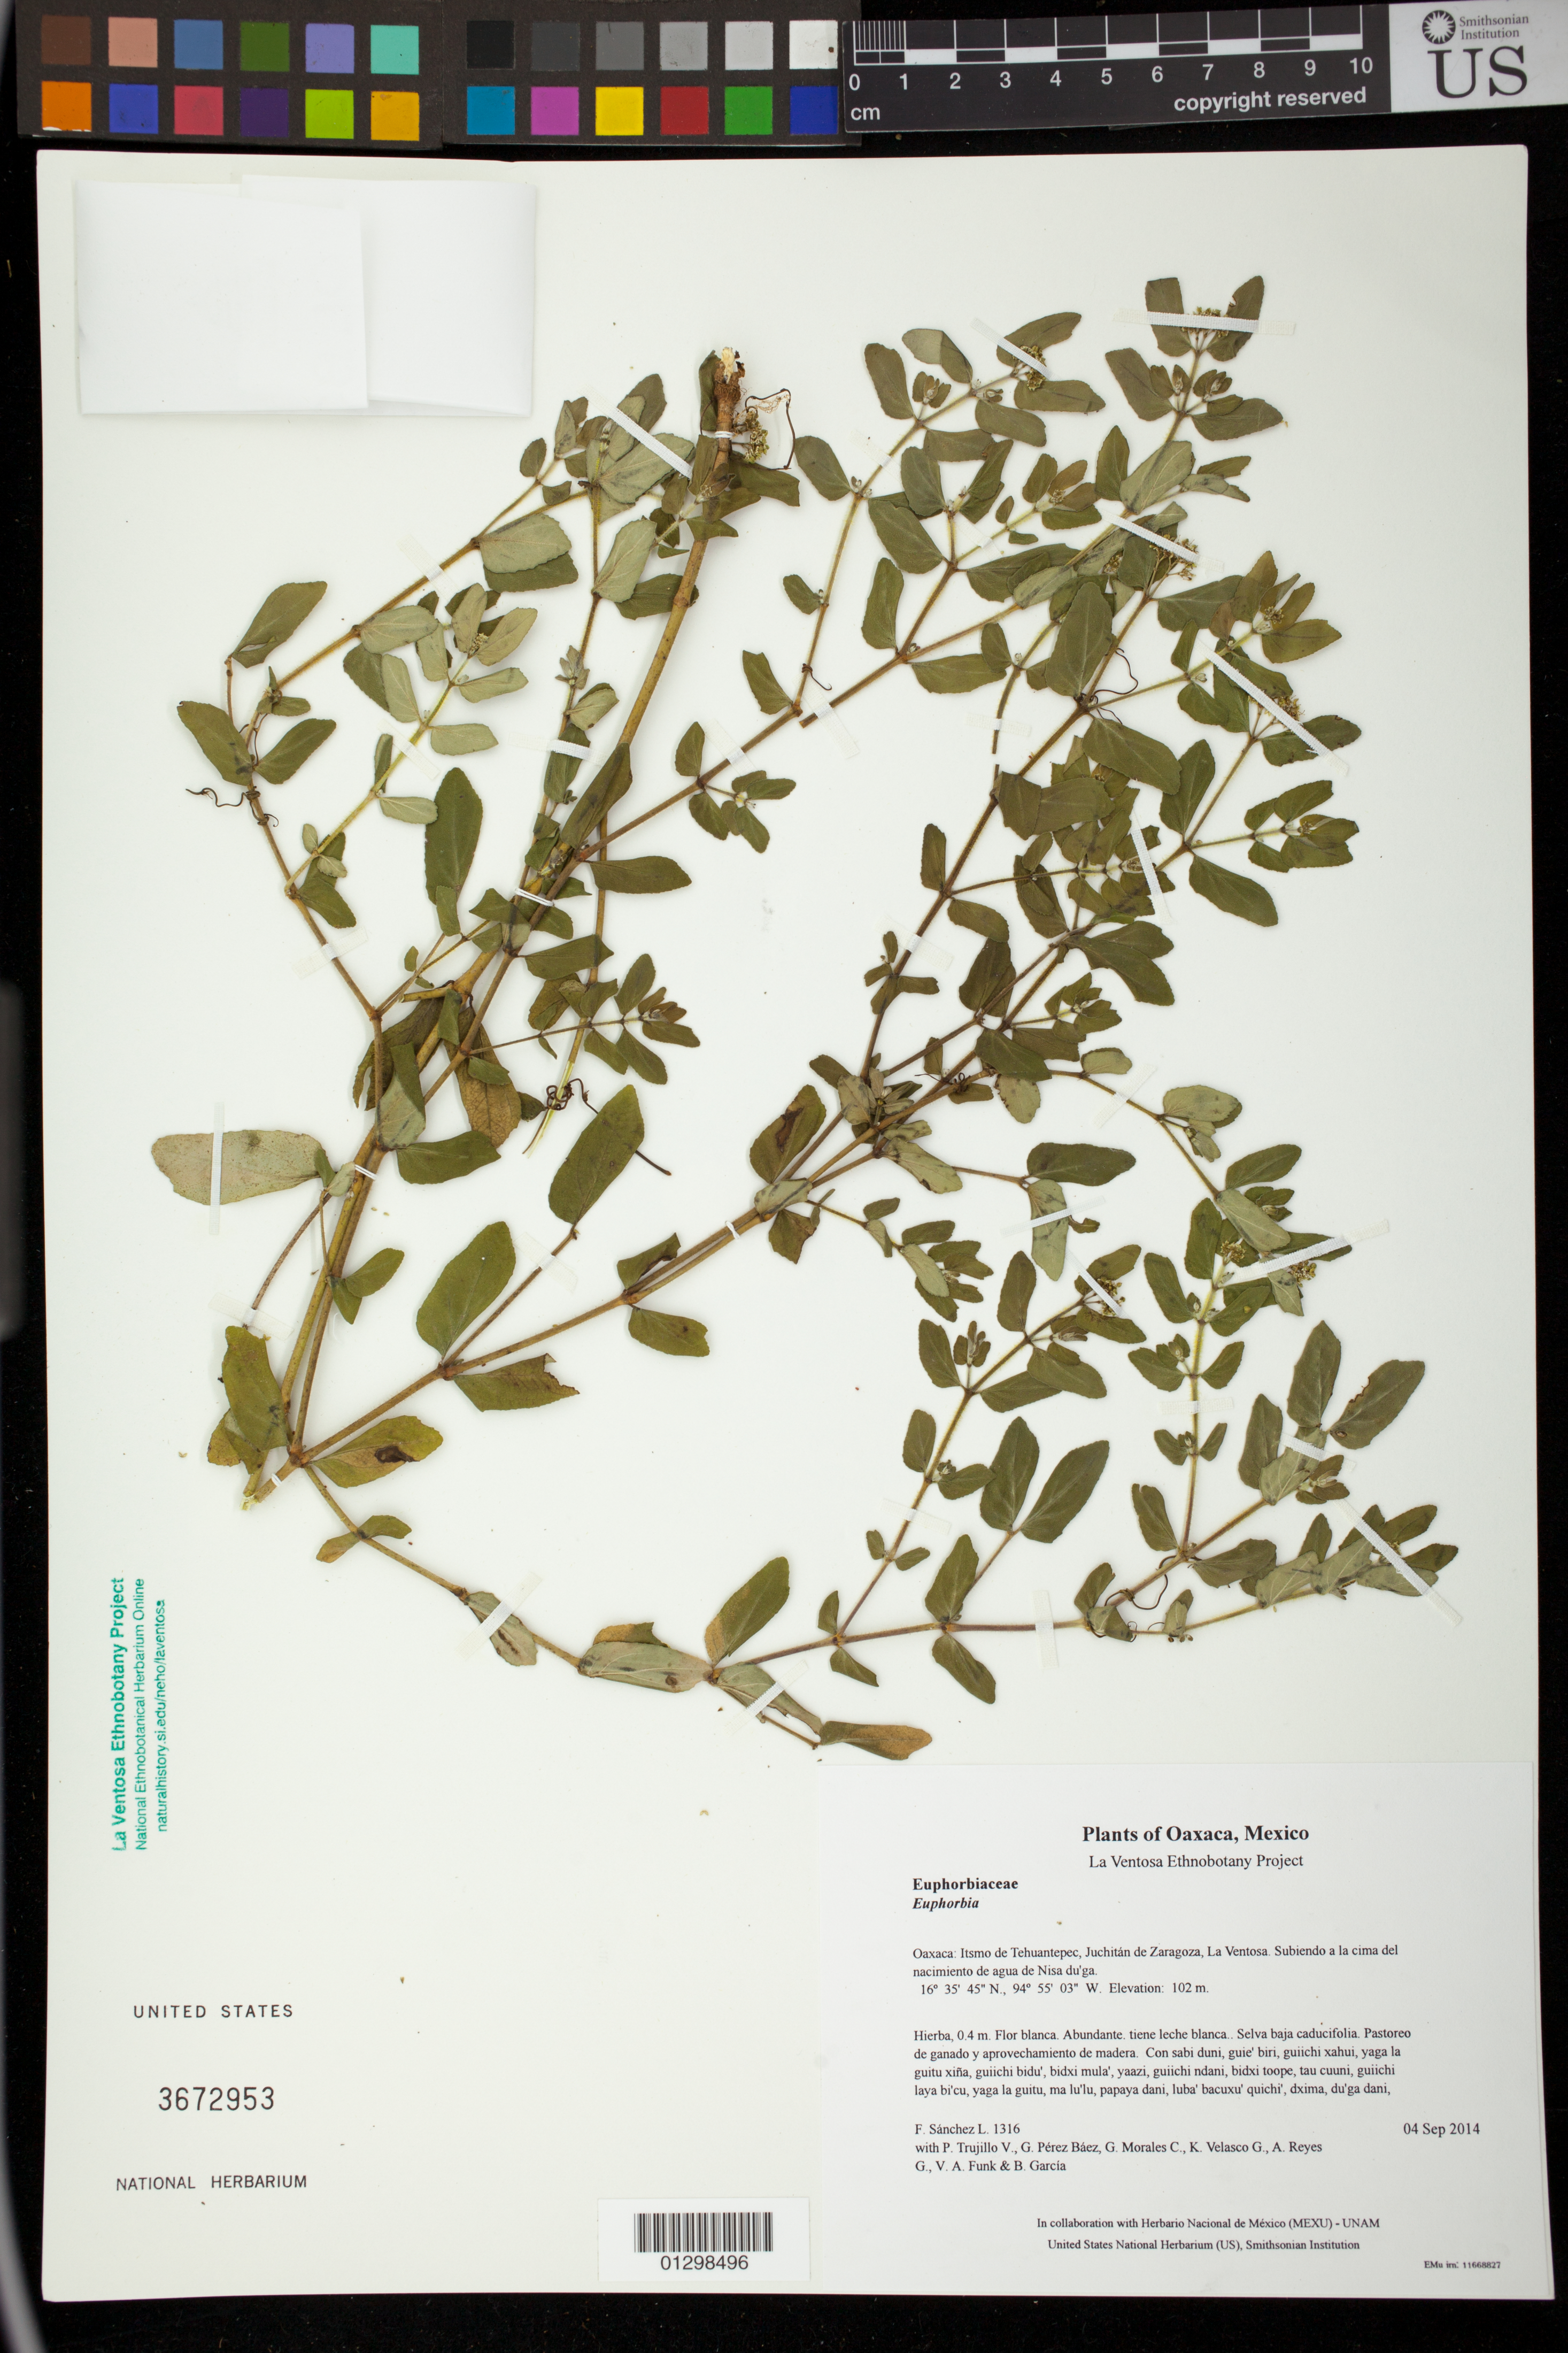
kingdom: Plantae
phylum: Tracheophyta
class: Magnoliopsida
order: Malpighiales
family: Euphorbiaceae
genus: Euphorbia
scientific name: Euphorbia ophthalmica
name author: Pers.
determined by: Steinmann, Victor W.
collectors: F. Sánchez L., P. Trujillo V., G. Pérez Báez, G. Morales C., K. Velasco G., A. Reyes G., V. Funk & B. García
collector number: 1316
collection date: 2014-09-04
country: Mexico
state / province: Oaxaca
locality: Itsmo de Tehuantepec, Juchitán de Zaragoza, La Ventosa. Subiendo a la cima del nacimiento de agua de Nisa du'ga.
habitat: Selva baja caducifolia. Pastoreo de ganado y aprovechamiento de madera.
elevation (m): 102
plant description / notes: JEBOT, MEXU, SERO, US; Guixi bandaga. 0.4 m. Guie' naquichi'. Stale.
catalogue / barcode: US 3672953